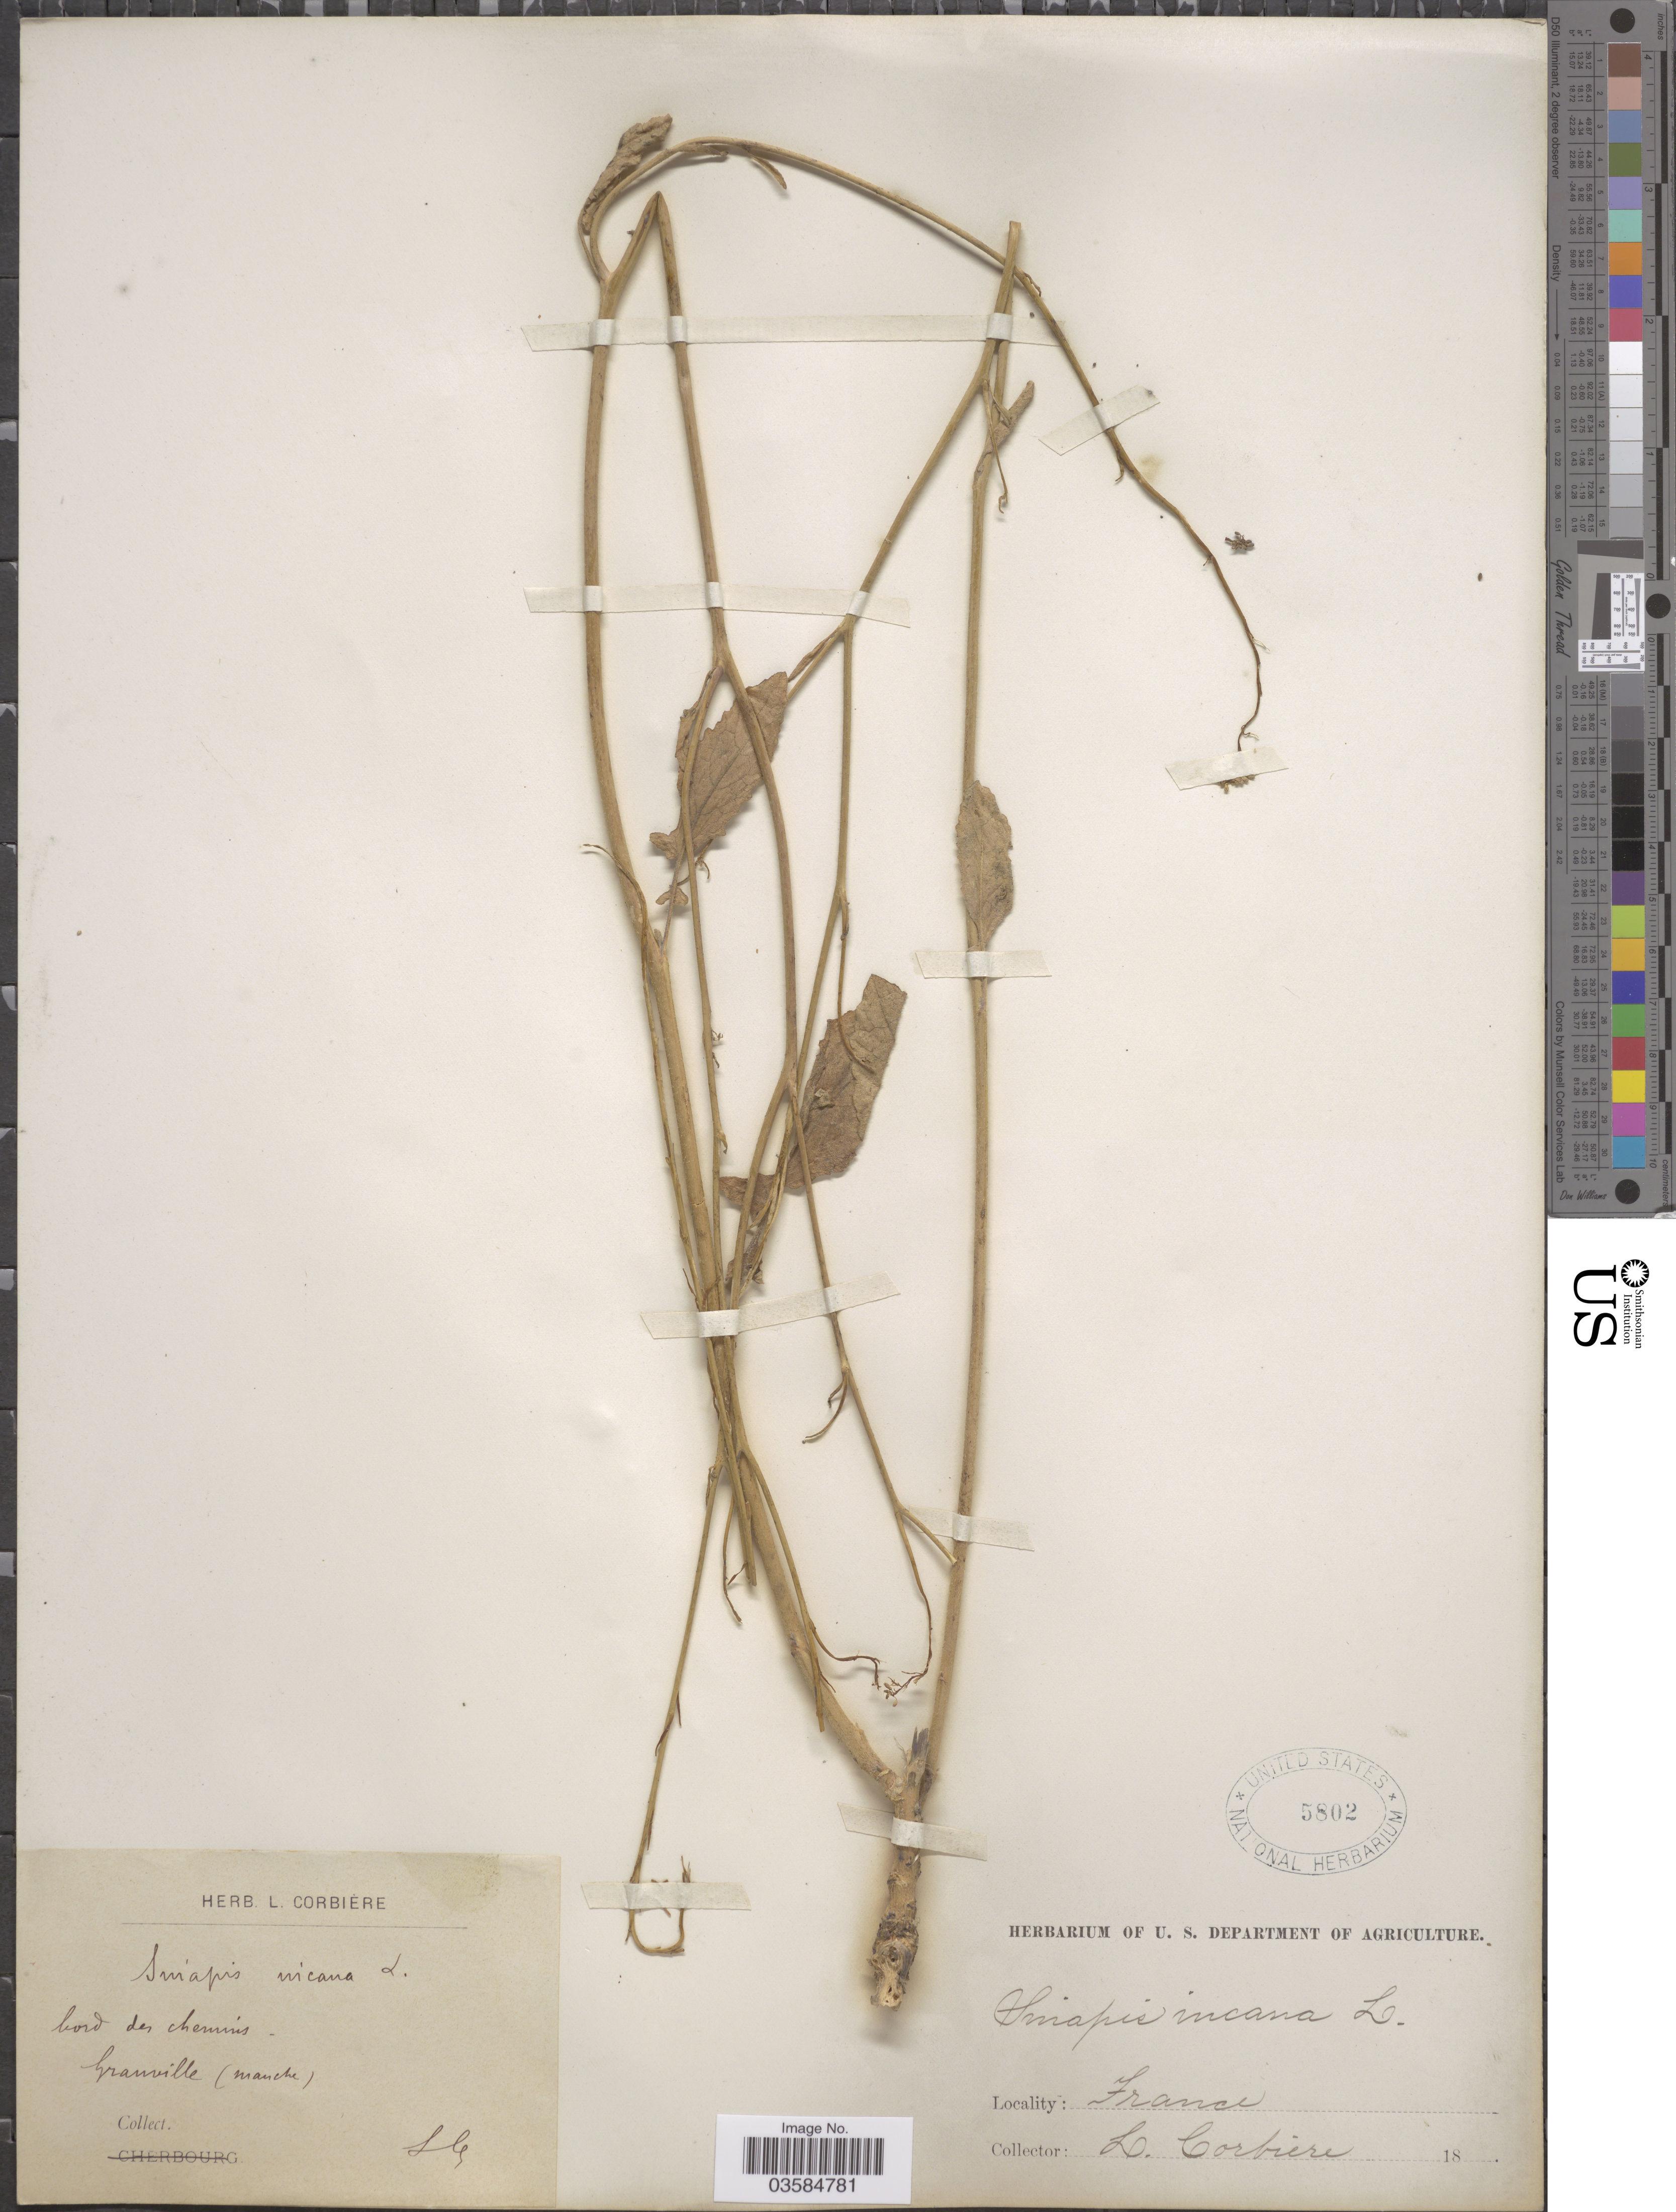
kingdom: Plantae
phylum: Tracheophyta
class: Magnoliopsida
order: Brassicales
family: Brassicaceae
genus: Hirschfeldia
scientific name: Hirschfeldia incana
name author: (L.) Lagr.-Foss.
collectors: L. Corbière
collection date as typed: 18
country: France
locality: Bord des chemins. Granville (manche).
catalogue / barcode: US 5802